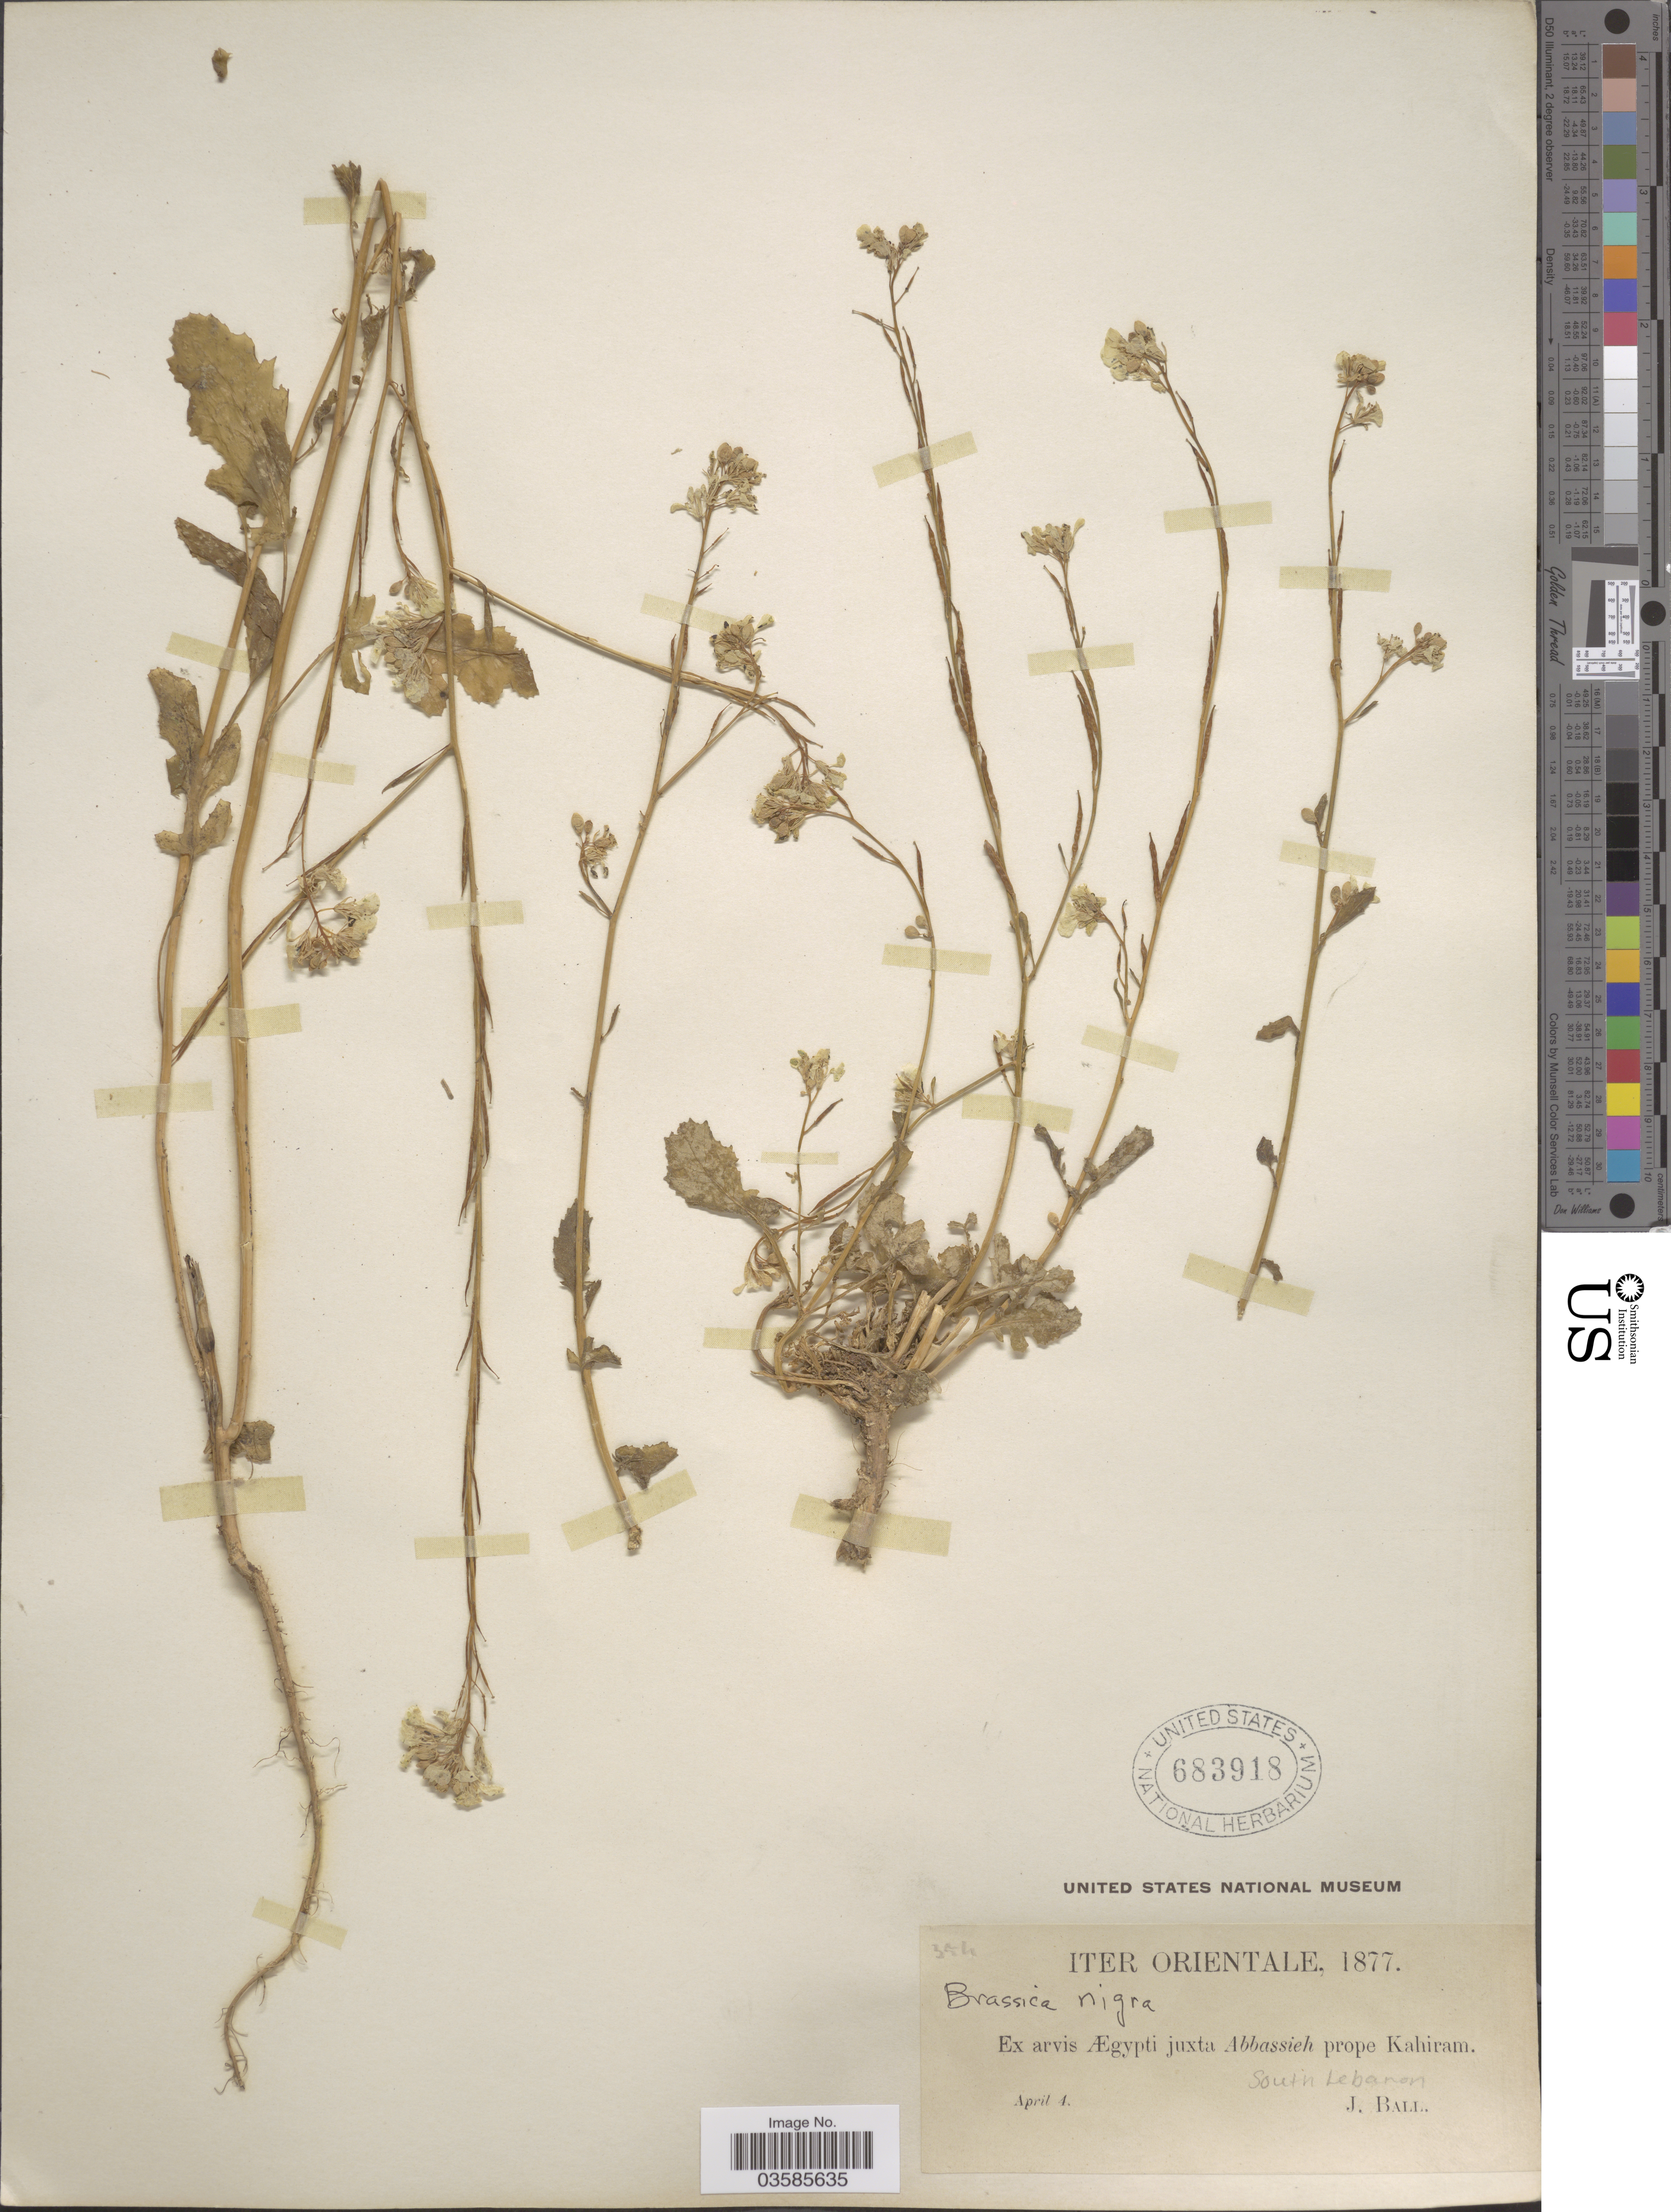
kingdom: Plantae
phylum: Tracheophyta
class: Magnoliopsida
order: Brassicales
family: Brassicaceae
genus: Brassica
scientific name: Brassica nigra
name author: (L.) W.D.J. Koch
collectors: J. Ball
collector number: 354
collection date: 1877-04-04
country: Egypt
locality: Iter Orientale. Ex arvis Ægypti juxta Abbassieh prope Kahiram, South Lebanon.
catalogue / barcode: US 683918